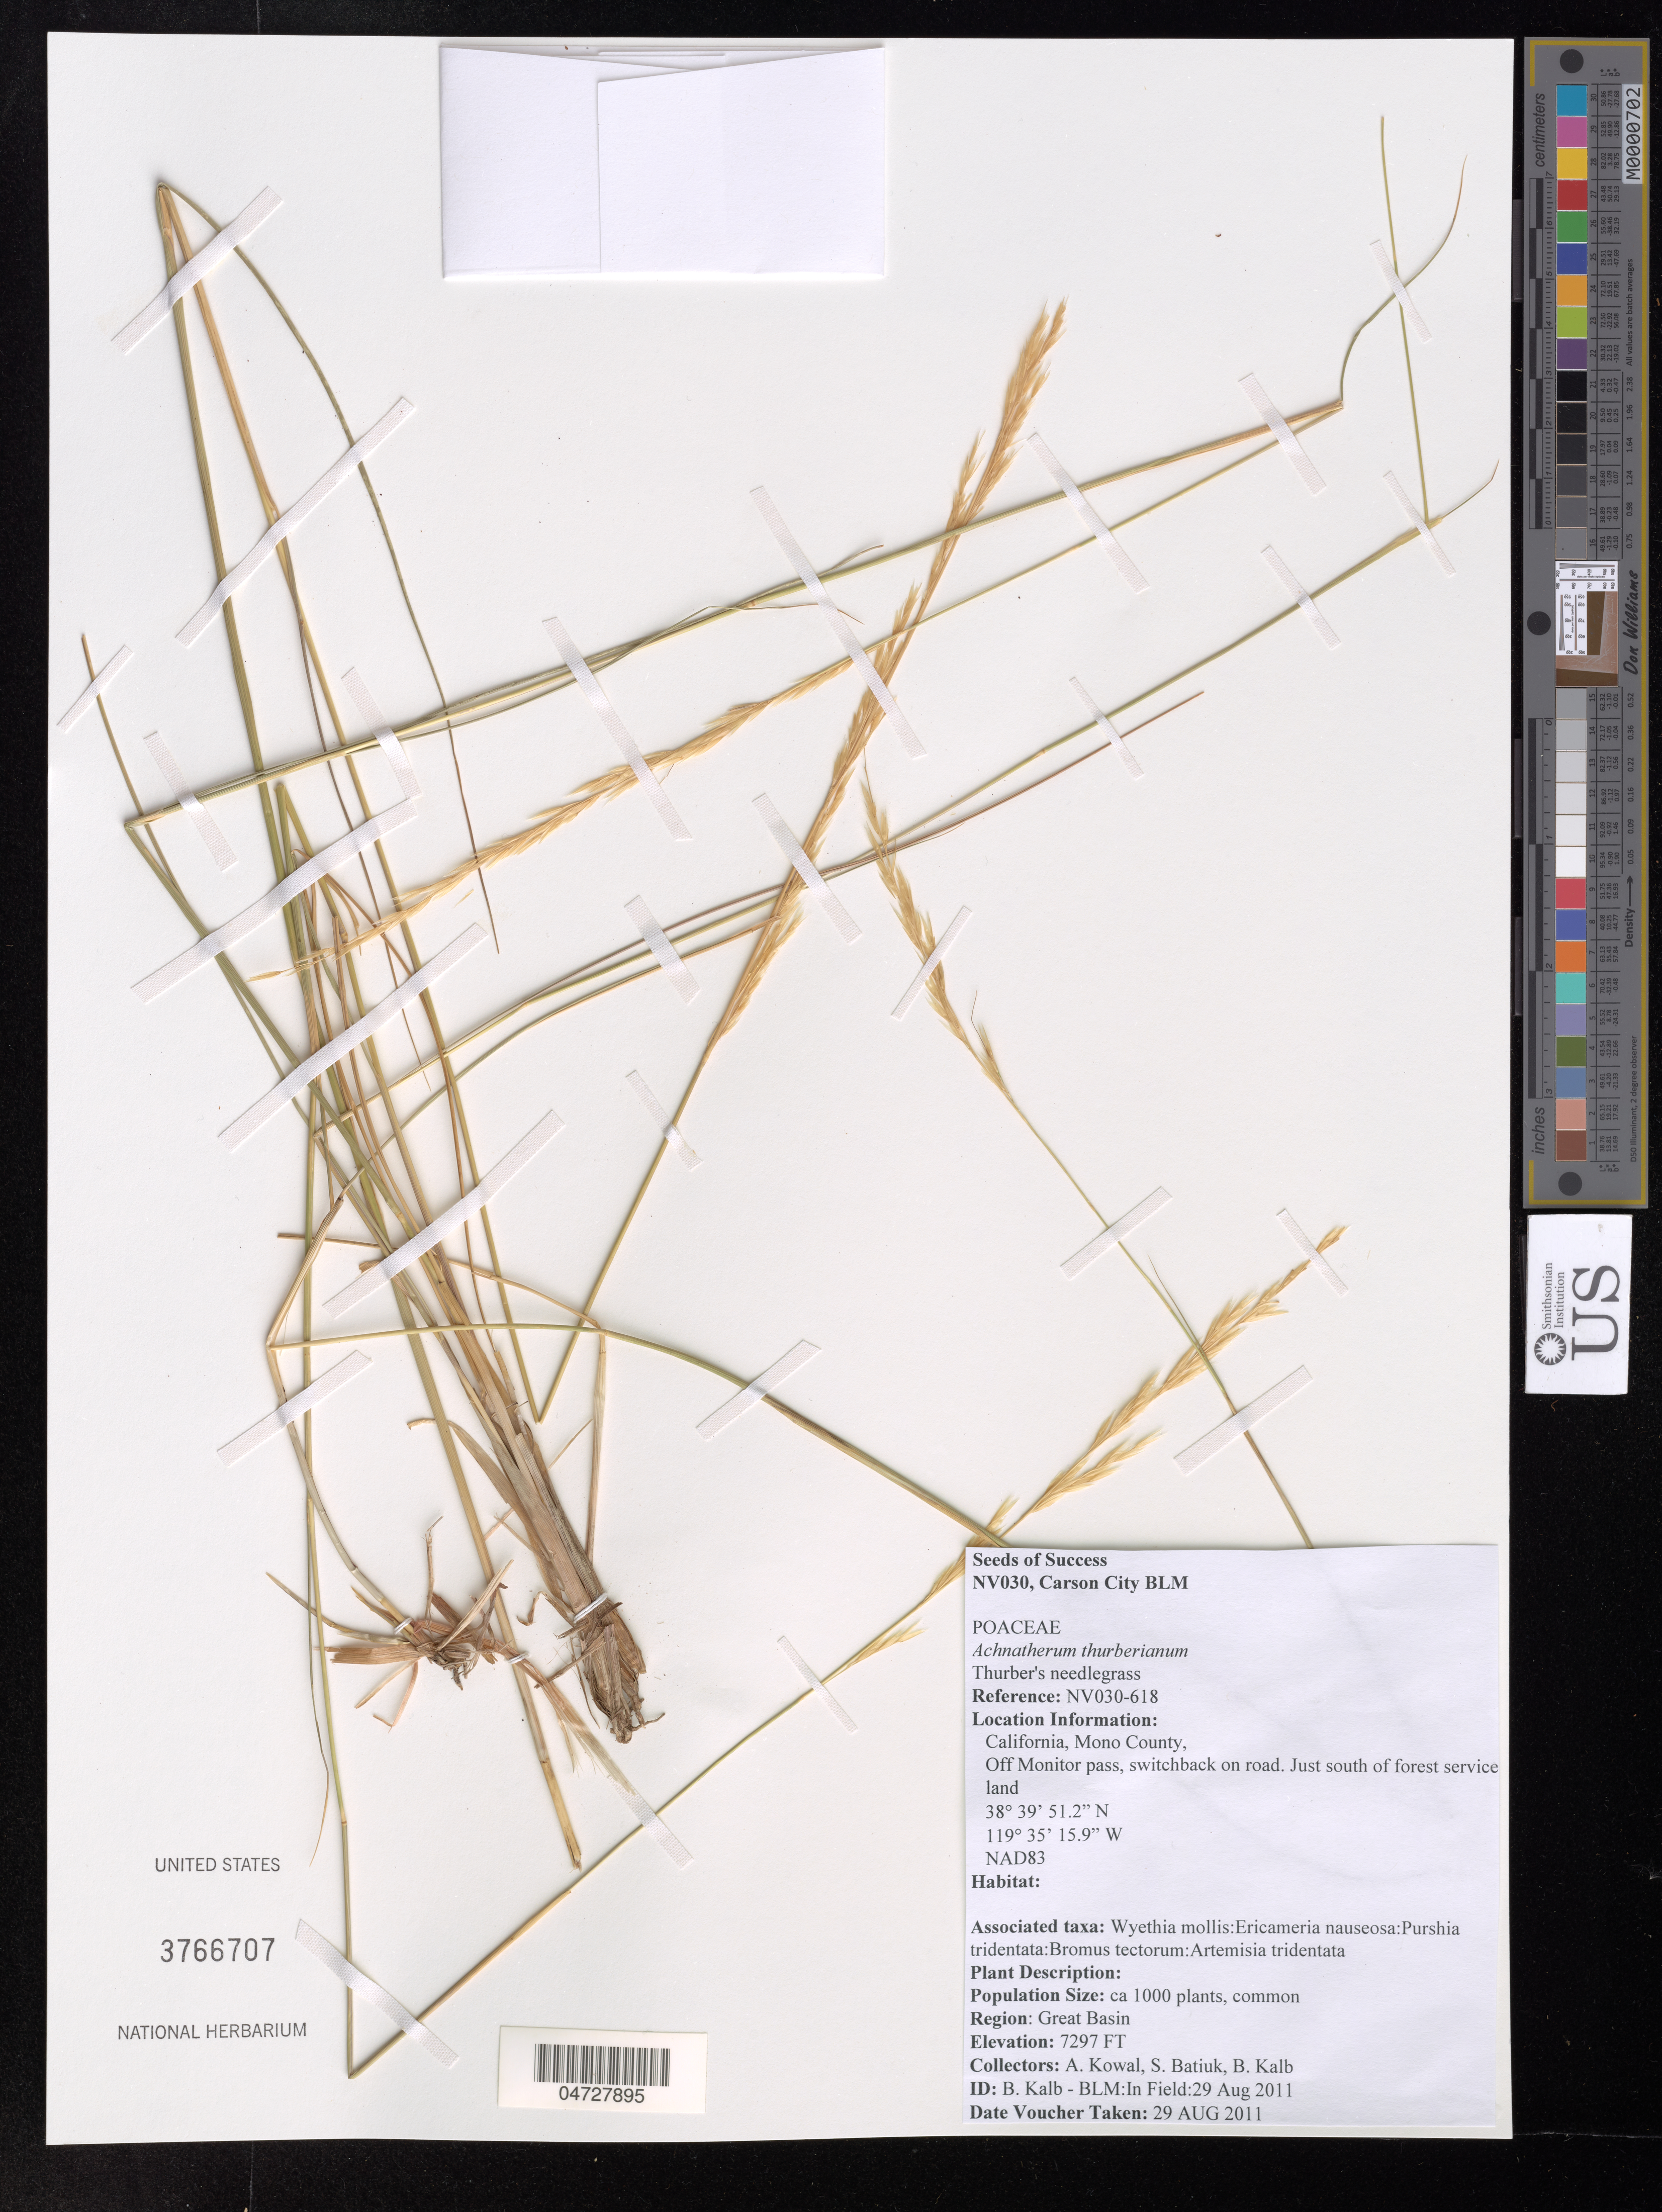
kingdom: Plantae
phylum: Tracheophyta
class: Liliopsida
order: Poales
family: Poaceae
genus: Achnatherum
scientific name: Achnatherum thurberianum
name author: (Piper) Barkworth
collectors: A. Kowal, S. Batiuk & B. Kalb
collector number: NV030-618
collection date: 2011-08-29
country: United States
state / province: California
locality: Mono County. Off Monitor pass, switchback on road, Just south of forest service land, Region: Great Basin, NAD83.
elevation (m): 2224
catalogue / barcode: US 3766707